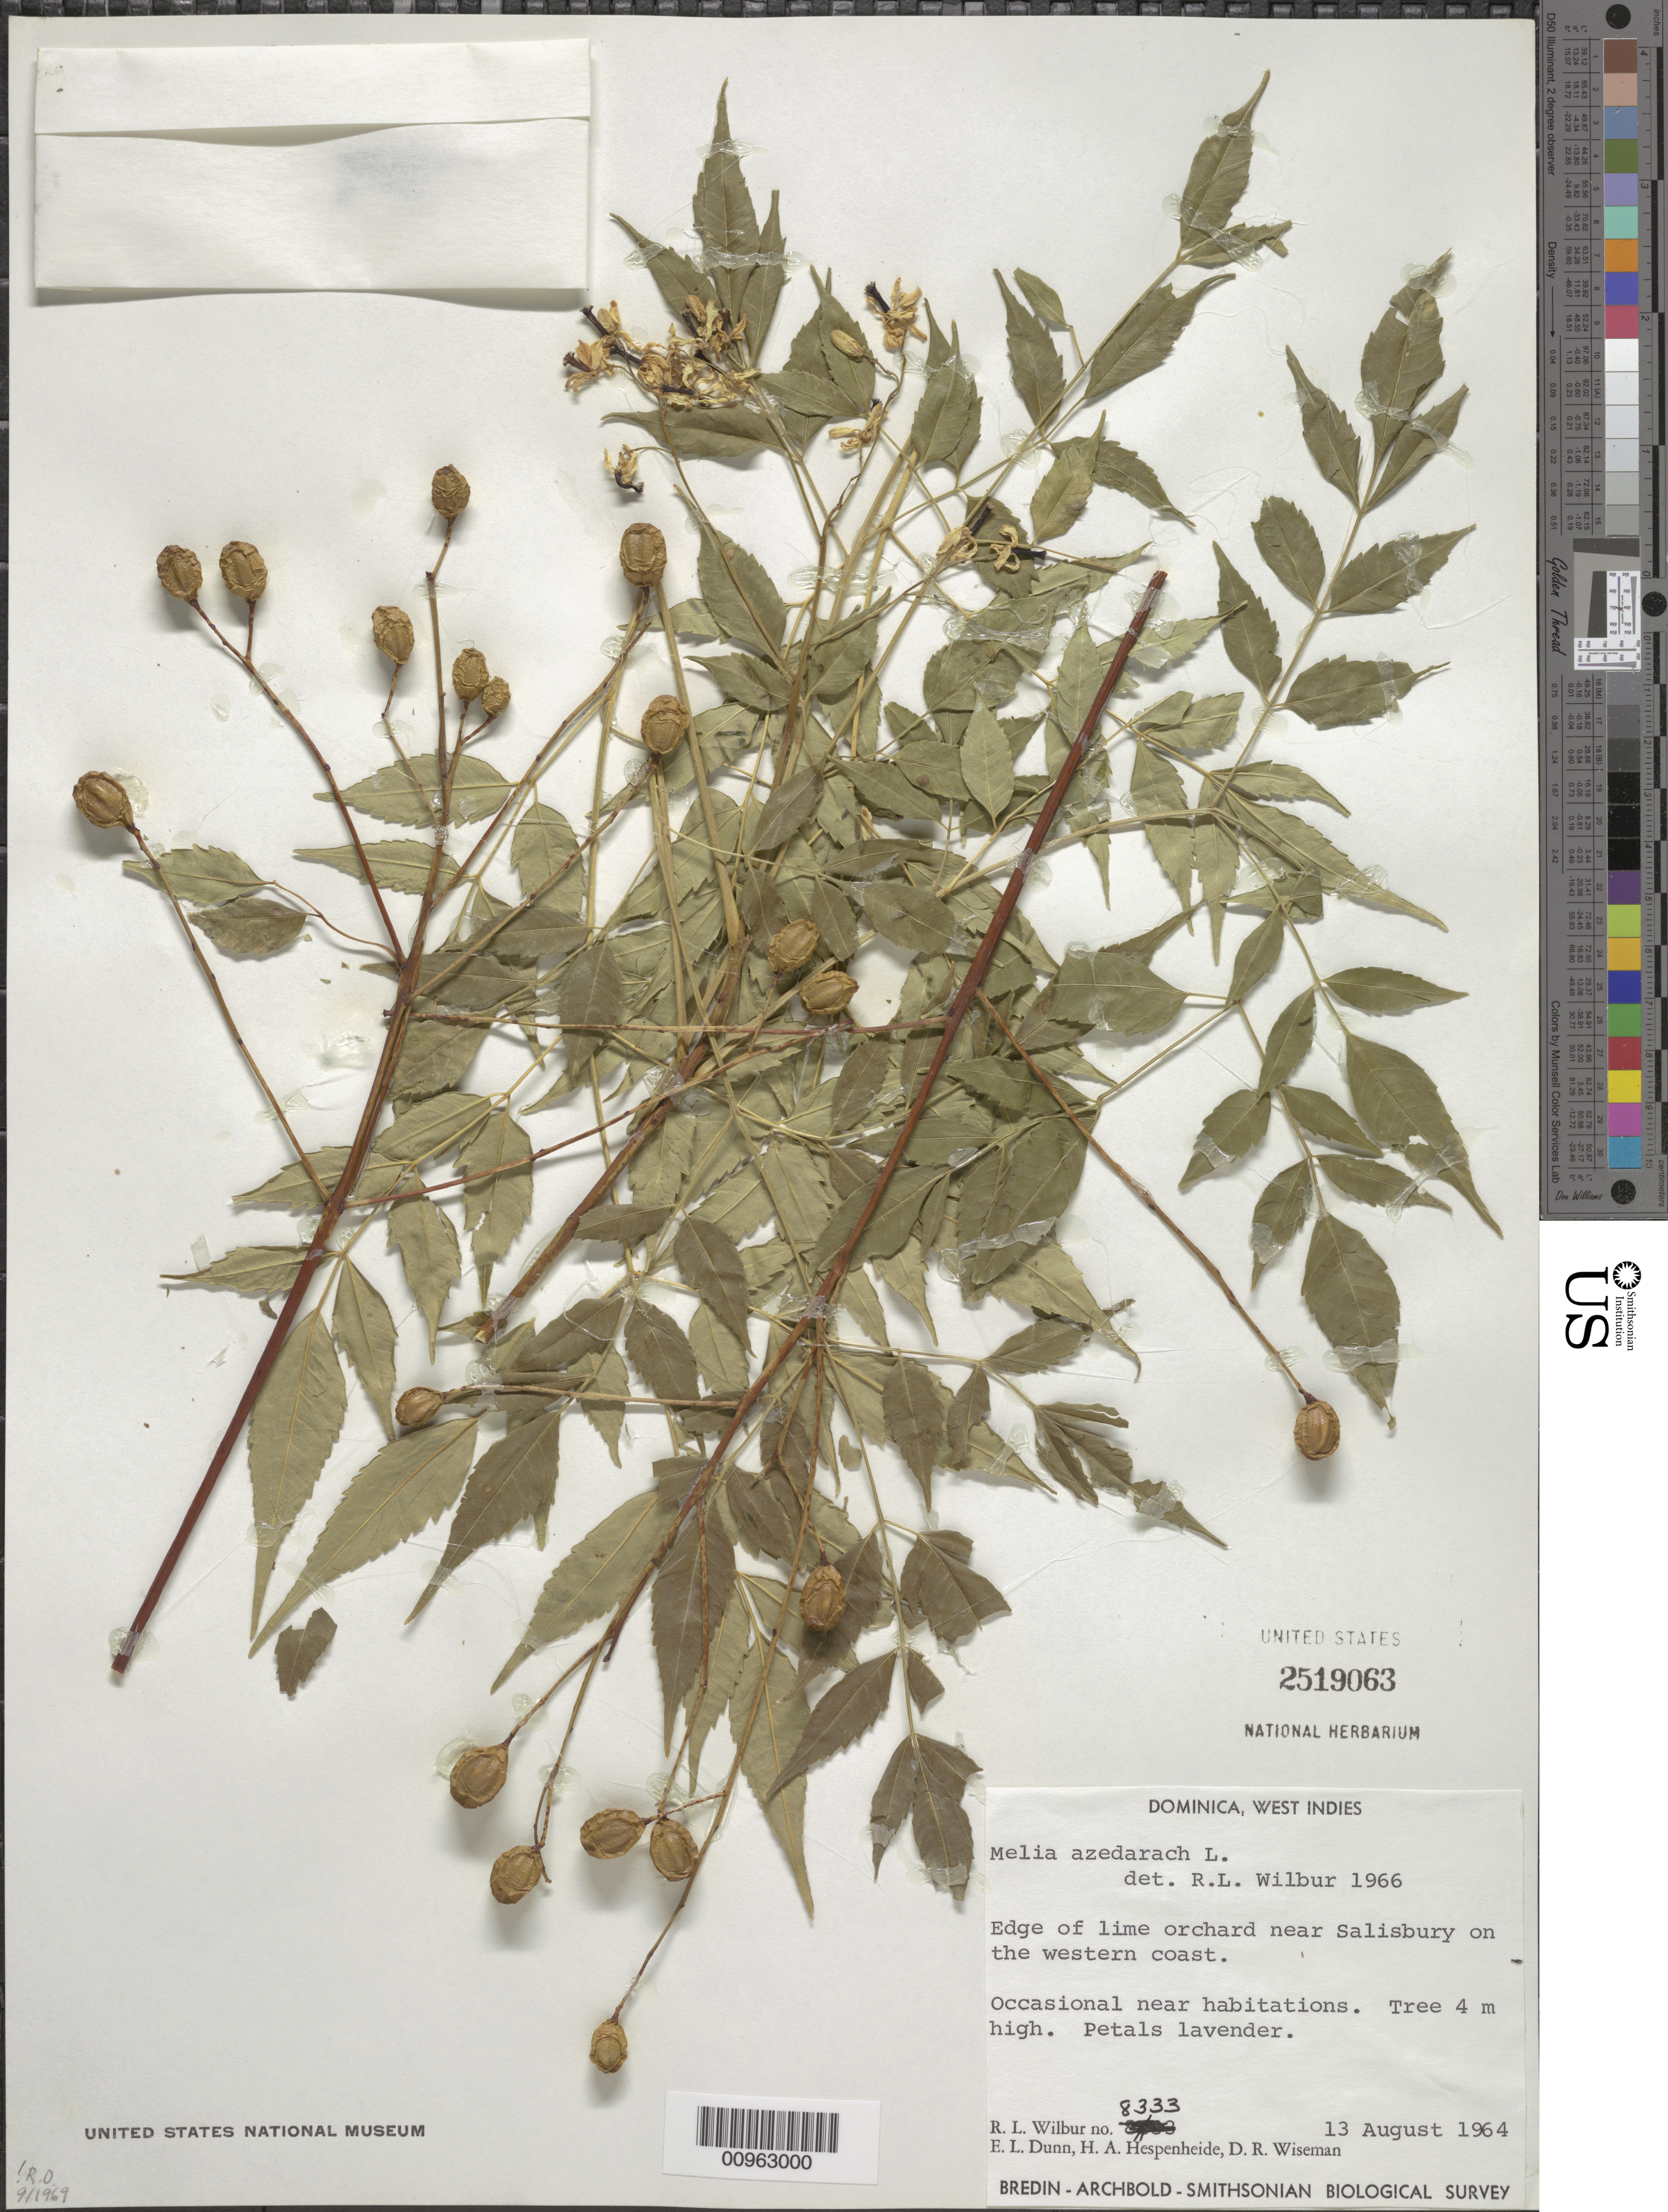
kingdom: Plantae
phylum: Tracheophyta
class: Magnoliopsida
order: Sapindales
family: Meliaceae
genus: Melia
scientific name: Melia azedarach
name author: L.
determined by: DeFilipps, R. A.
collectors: R. L. Wilbur, E. Dunn, H. A. Hespenheide & D. R. Wiseman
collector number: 8333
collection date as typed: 13 Aug 1964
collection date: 1964-08-13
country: Dominica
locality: Near Salisbury on the western coast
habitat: Edge of lime orchard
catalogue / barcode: US 2519063